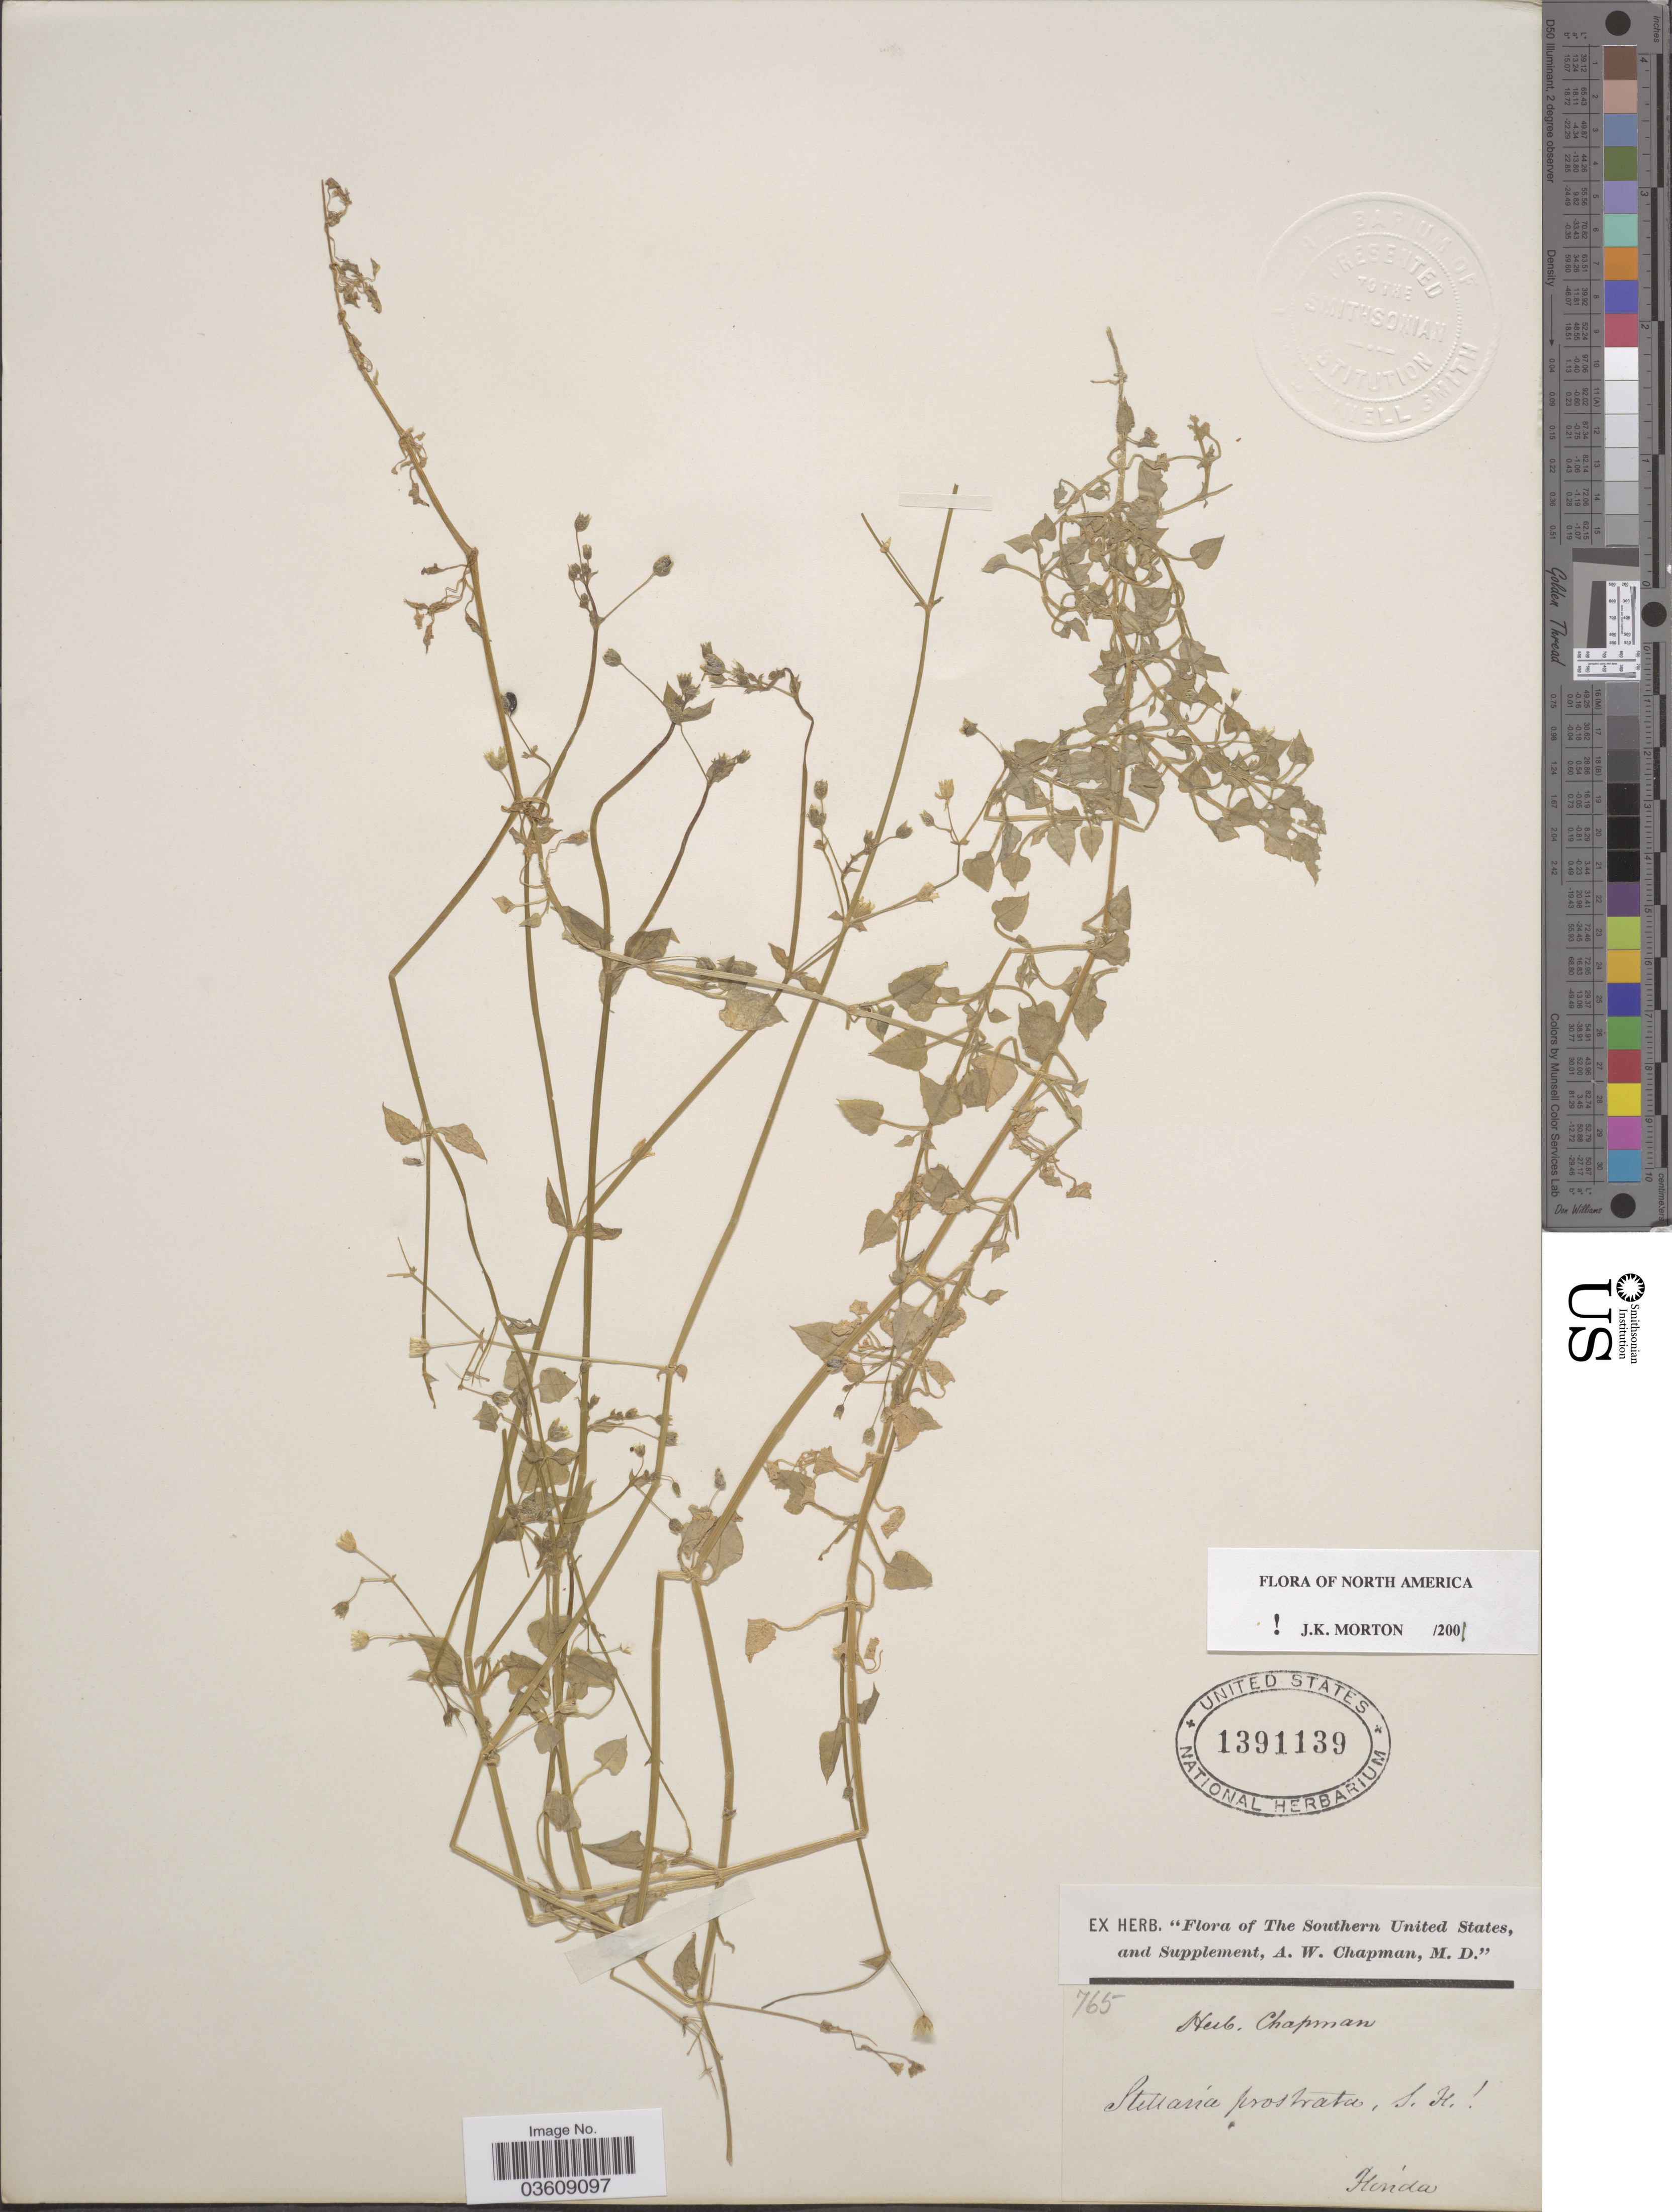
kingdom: Plantae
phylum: Tracheophyta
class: Magnoliopsida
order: Caryophyllales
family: Caryophyllaceae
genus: Stellaria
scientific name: Stellaria prostrata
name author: Baldwin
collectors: ex herb. A.W. Chapman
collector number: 765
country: United States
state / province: Florida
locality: Southern United States.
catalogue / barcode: US 1391139